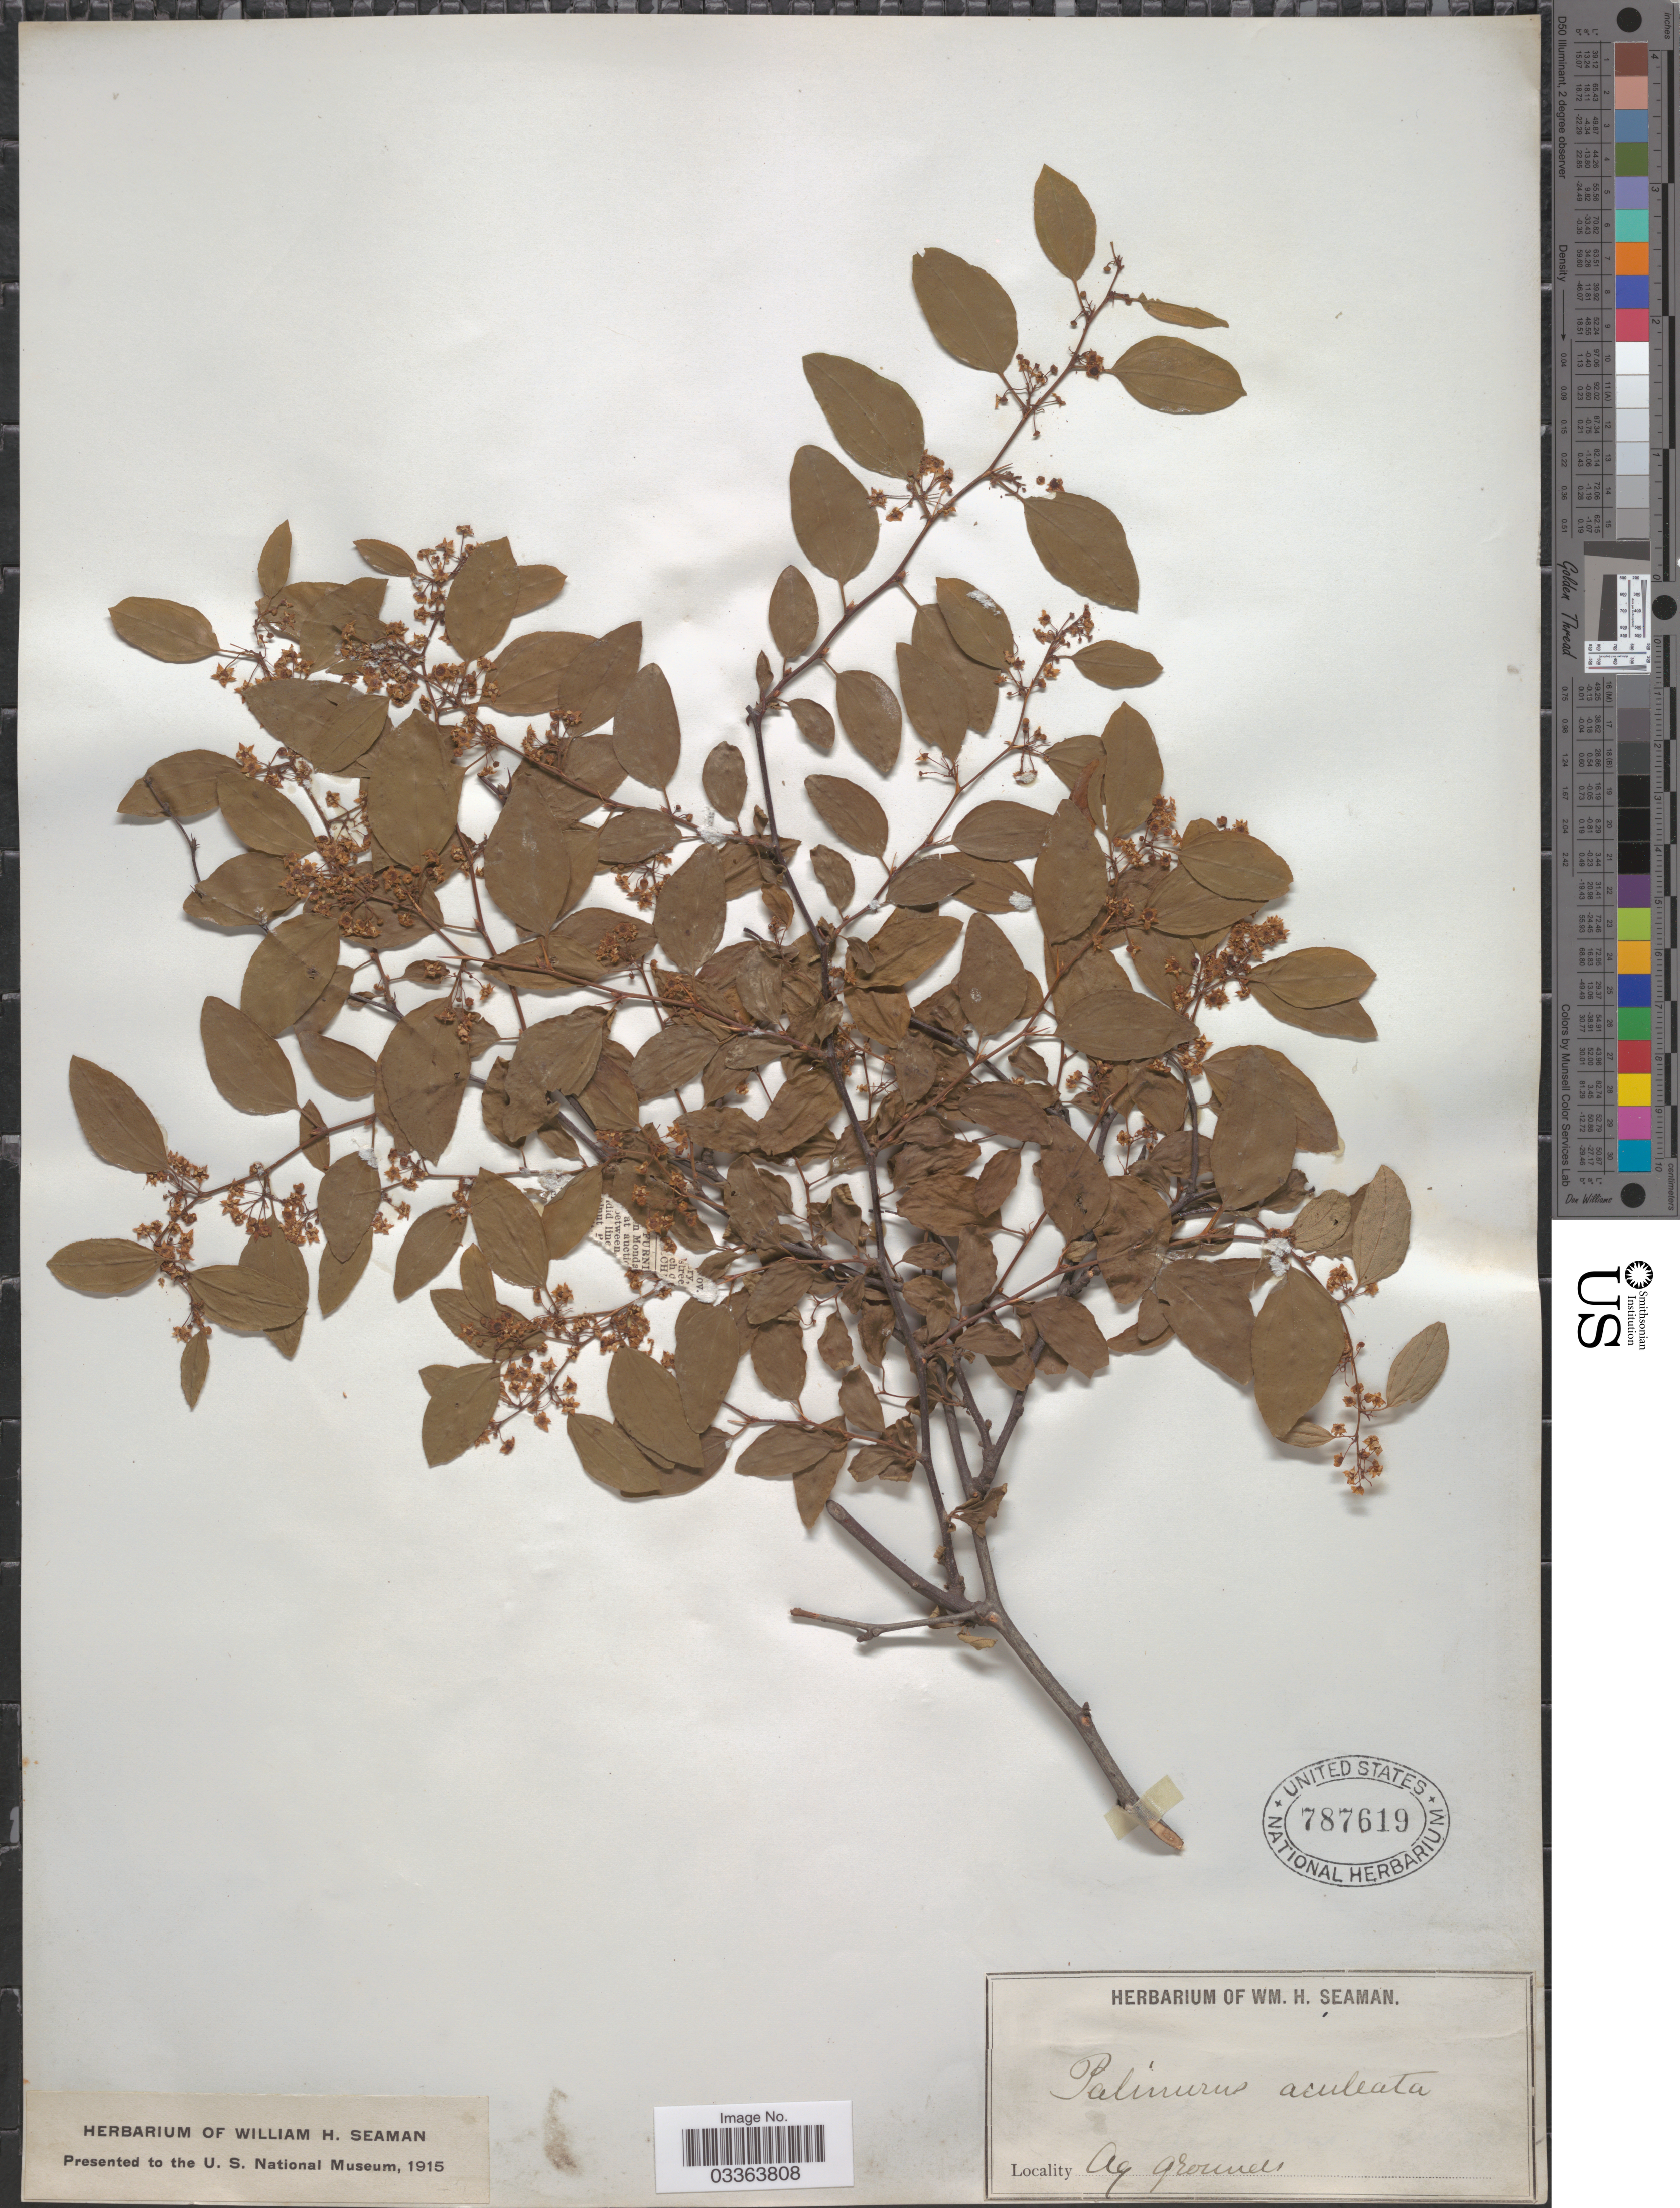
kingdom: Plantae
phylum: Tracheophyta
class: Magnoliopsida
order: Rosales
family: Rhamnaceae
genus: Paliurus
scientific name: Paliurus aculeatus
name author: Lam.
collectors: Ex herb. W. H. Seaman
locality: Ag grounds.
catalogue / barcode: US 787619